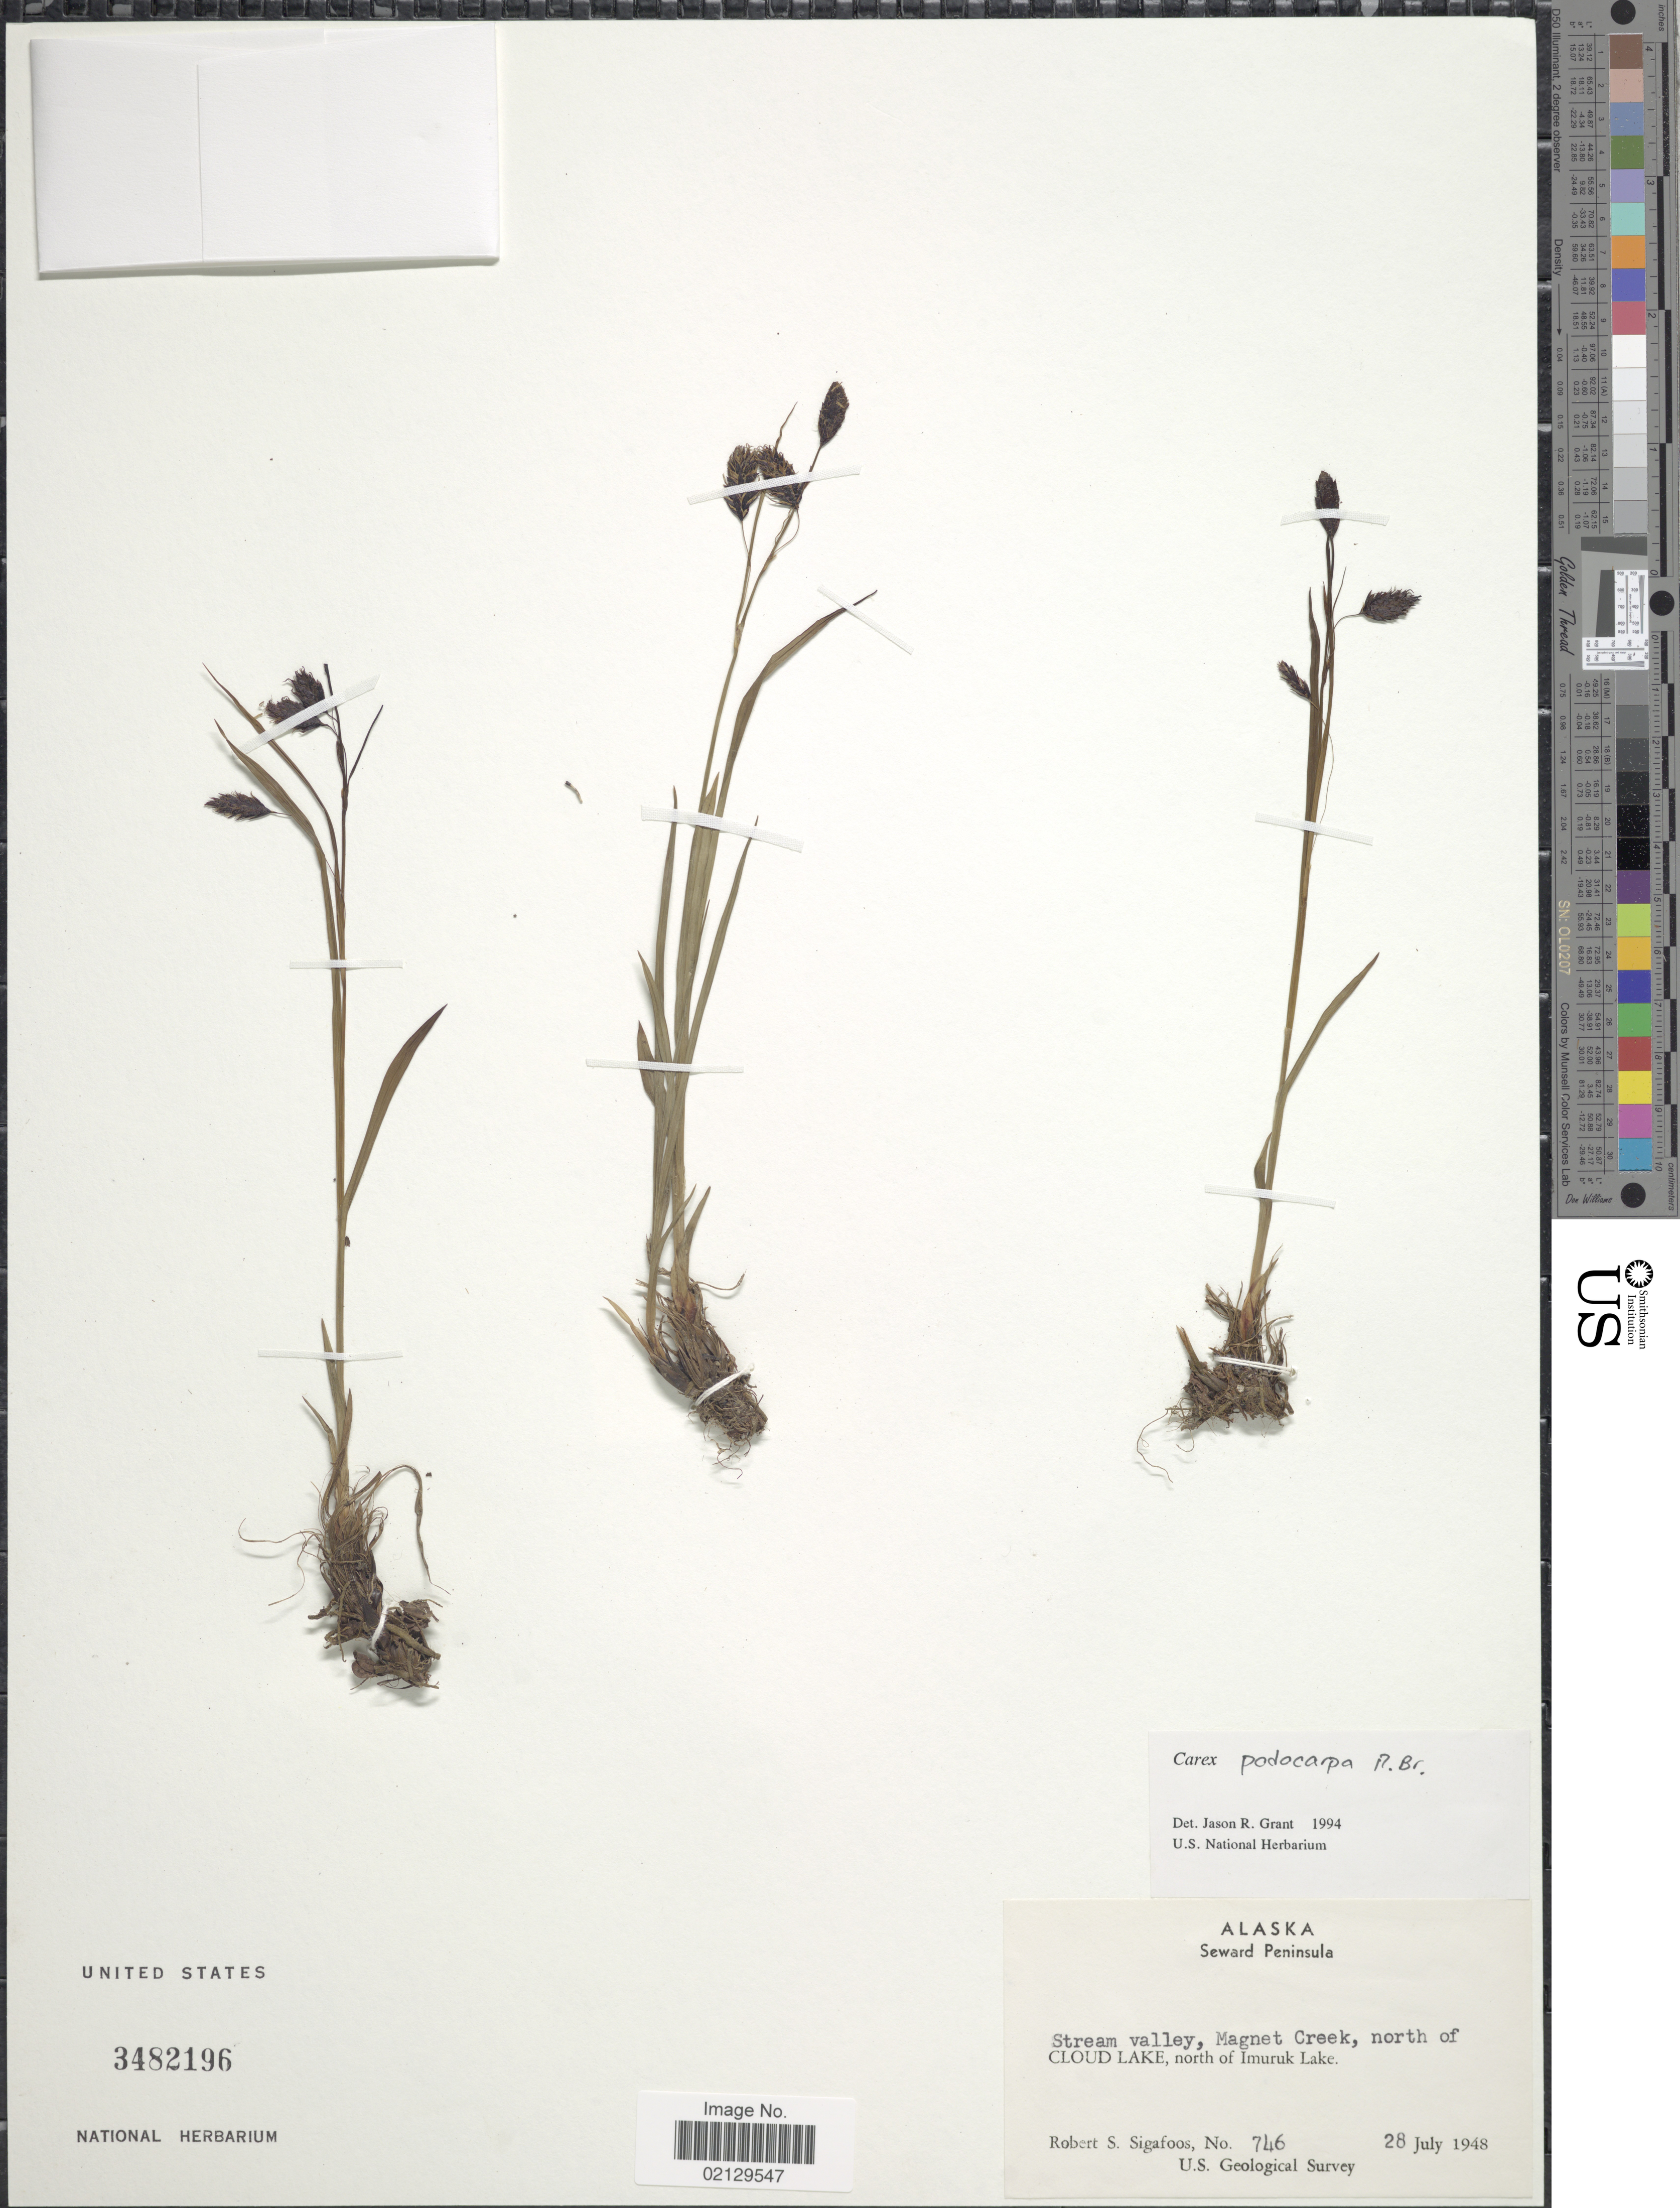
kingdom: Plantae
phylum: Tracheophyta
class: Liliopsida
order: Poales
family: Cyperaceae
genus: Carex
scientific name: Carex podocarpa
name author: R. Br.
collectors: R. Sigafoos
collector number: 746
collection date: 1948-07-28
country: United States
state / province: Alaska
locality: Seward Peninsula, Stream valley, Magnet Creek, north of Cloud Lake, north of Imuruk Lake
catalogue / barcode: US 3482196